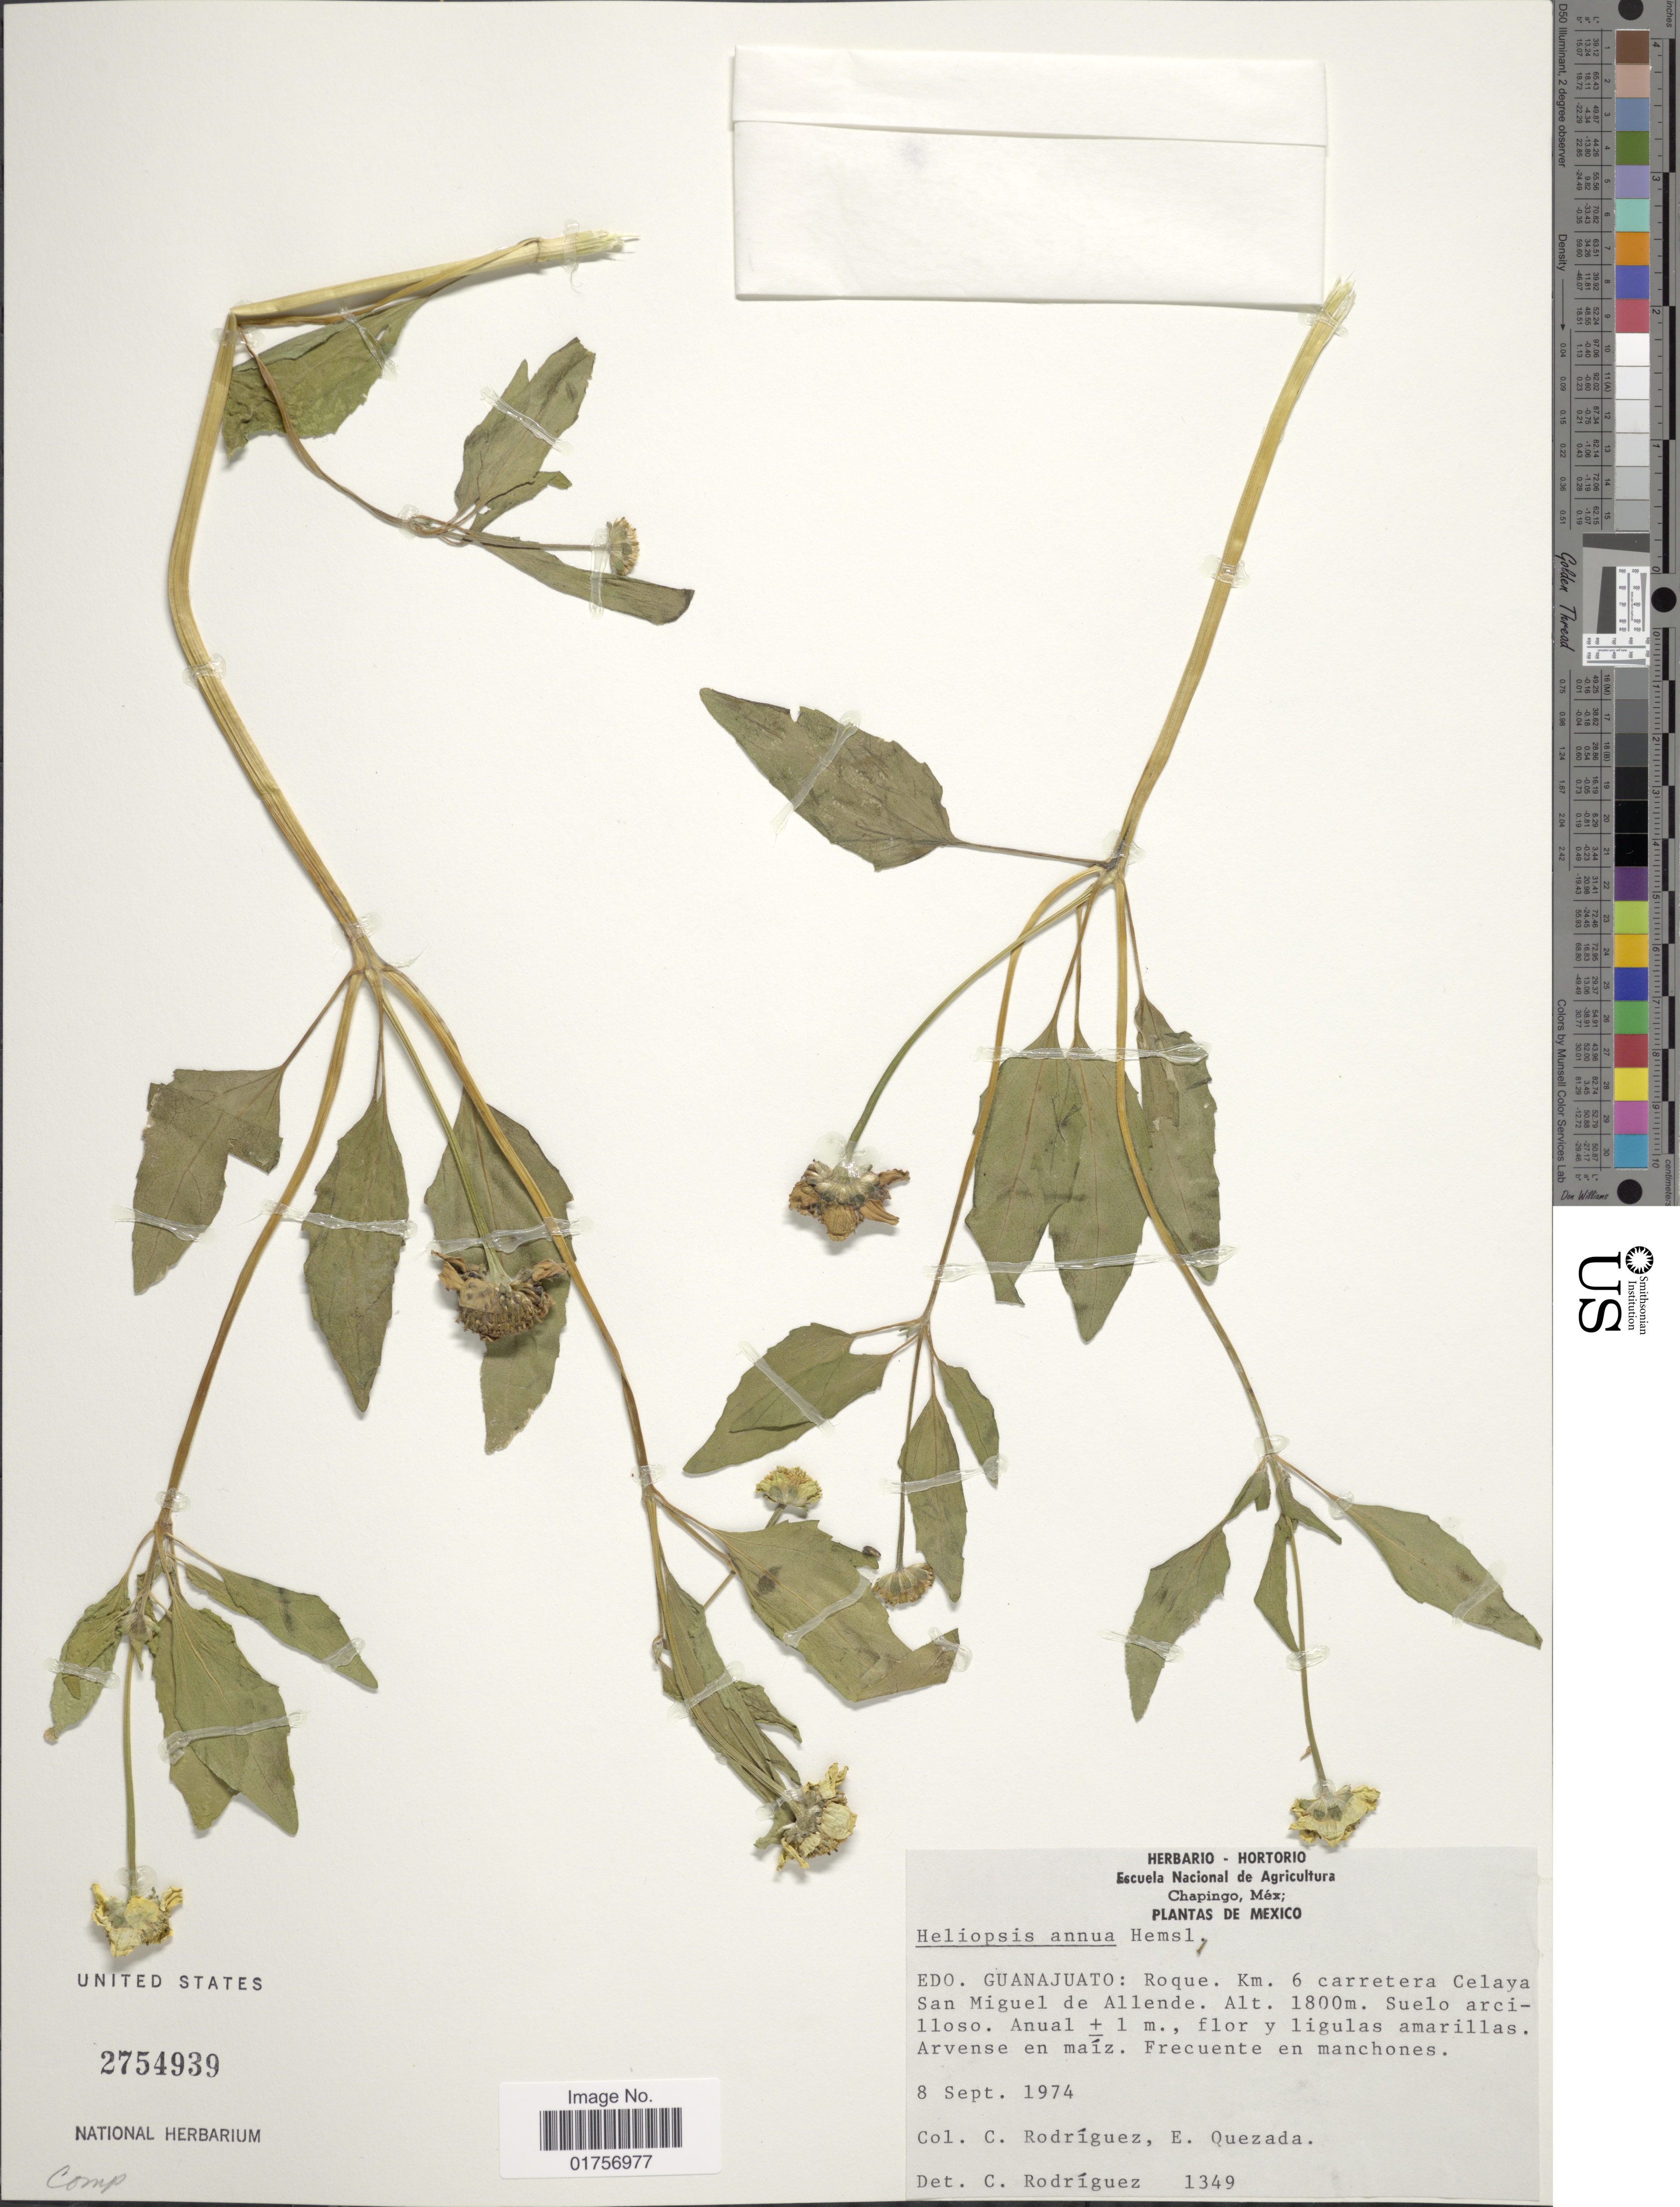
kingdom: Plantae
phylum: Tracheophyta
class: Magnoliopsida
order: Asterales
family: Asteraceae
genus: Heliopsis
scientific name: Heliopsis annua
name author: Hemsl.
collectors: C. Rodríguez-Flores & E. Quezada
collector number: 1349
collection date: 1974-09-08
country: Mexico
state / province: Guanajuato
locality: Roque. Km. 6 carretera Celaya San Miguel de Allende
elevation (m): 1800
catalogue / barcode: US 2754939